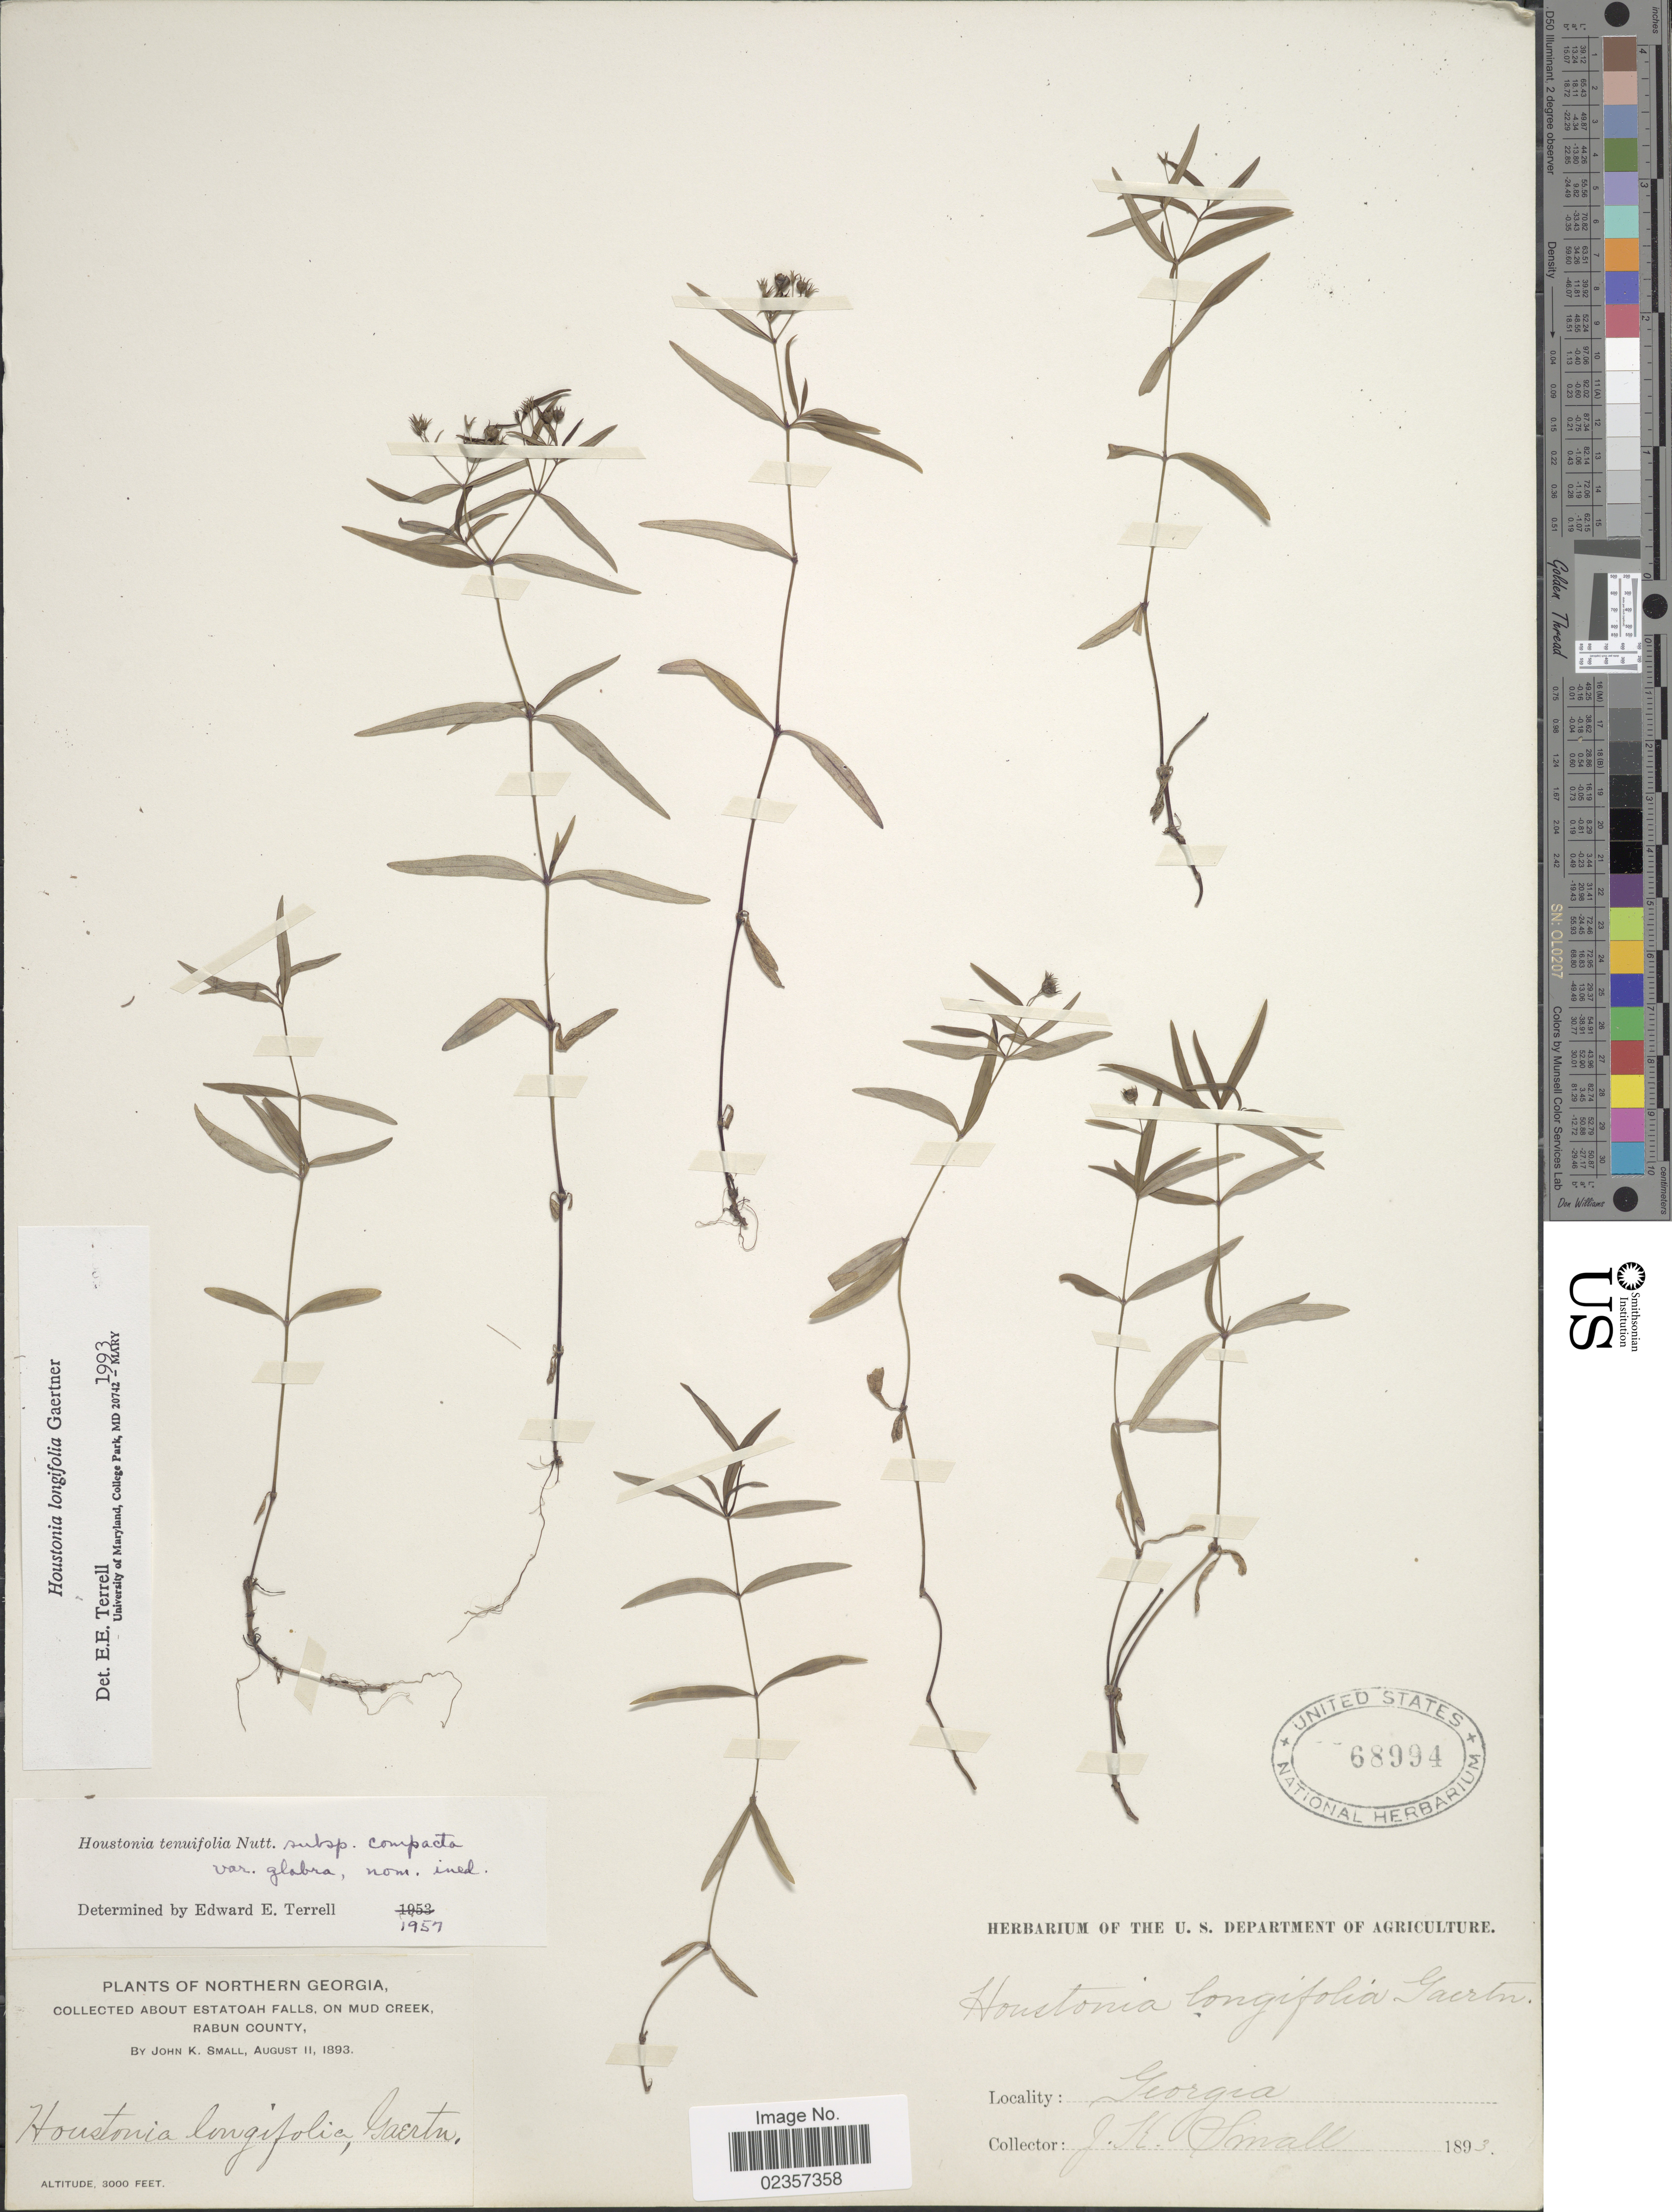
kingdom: Plantae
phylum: Tracheophyta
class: Magnoliopsida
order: Gentianales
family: Rubiaceae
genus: Houstonia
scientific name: Houstonia longifolia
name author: Gaertn.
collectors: J. K. Small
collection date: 1893-08-11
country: United States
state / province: Georgia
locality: Northern Georgia, about Estatoah Falls, on Mud Creek, Rabun County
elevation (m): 914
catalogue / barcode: US 68994